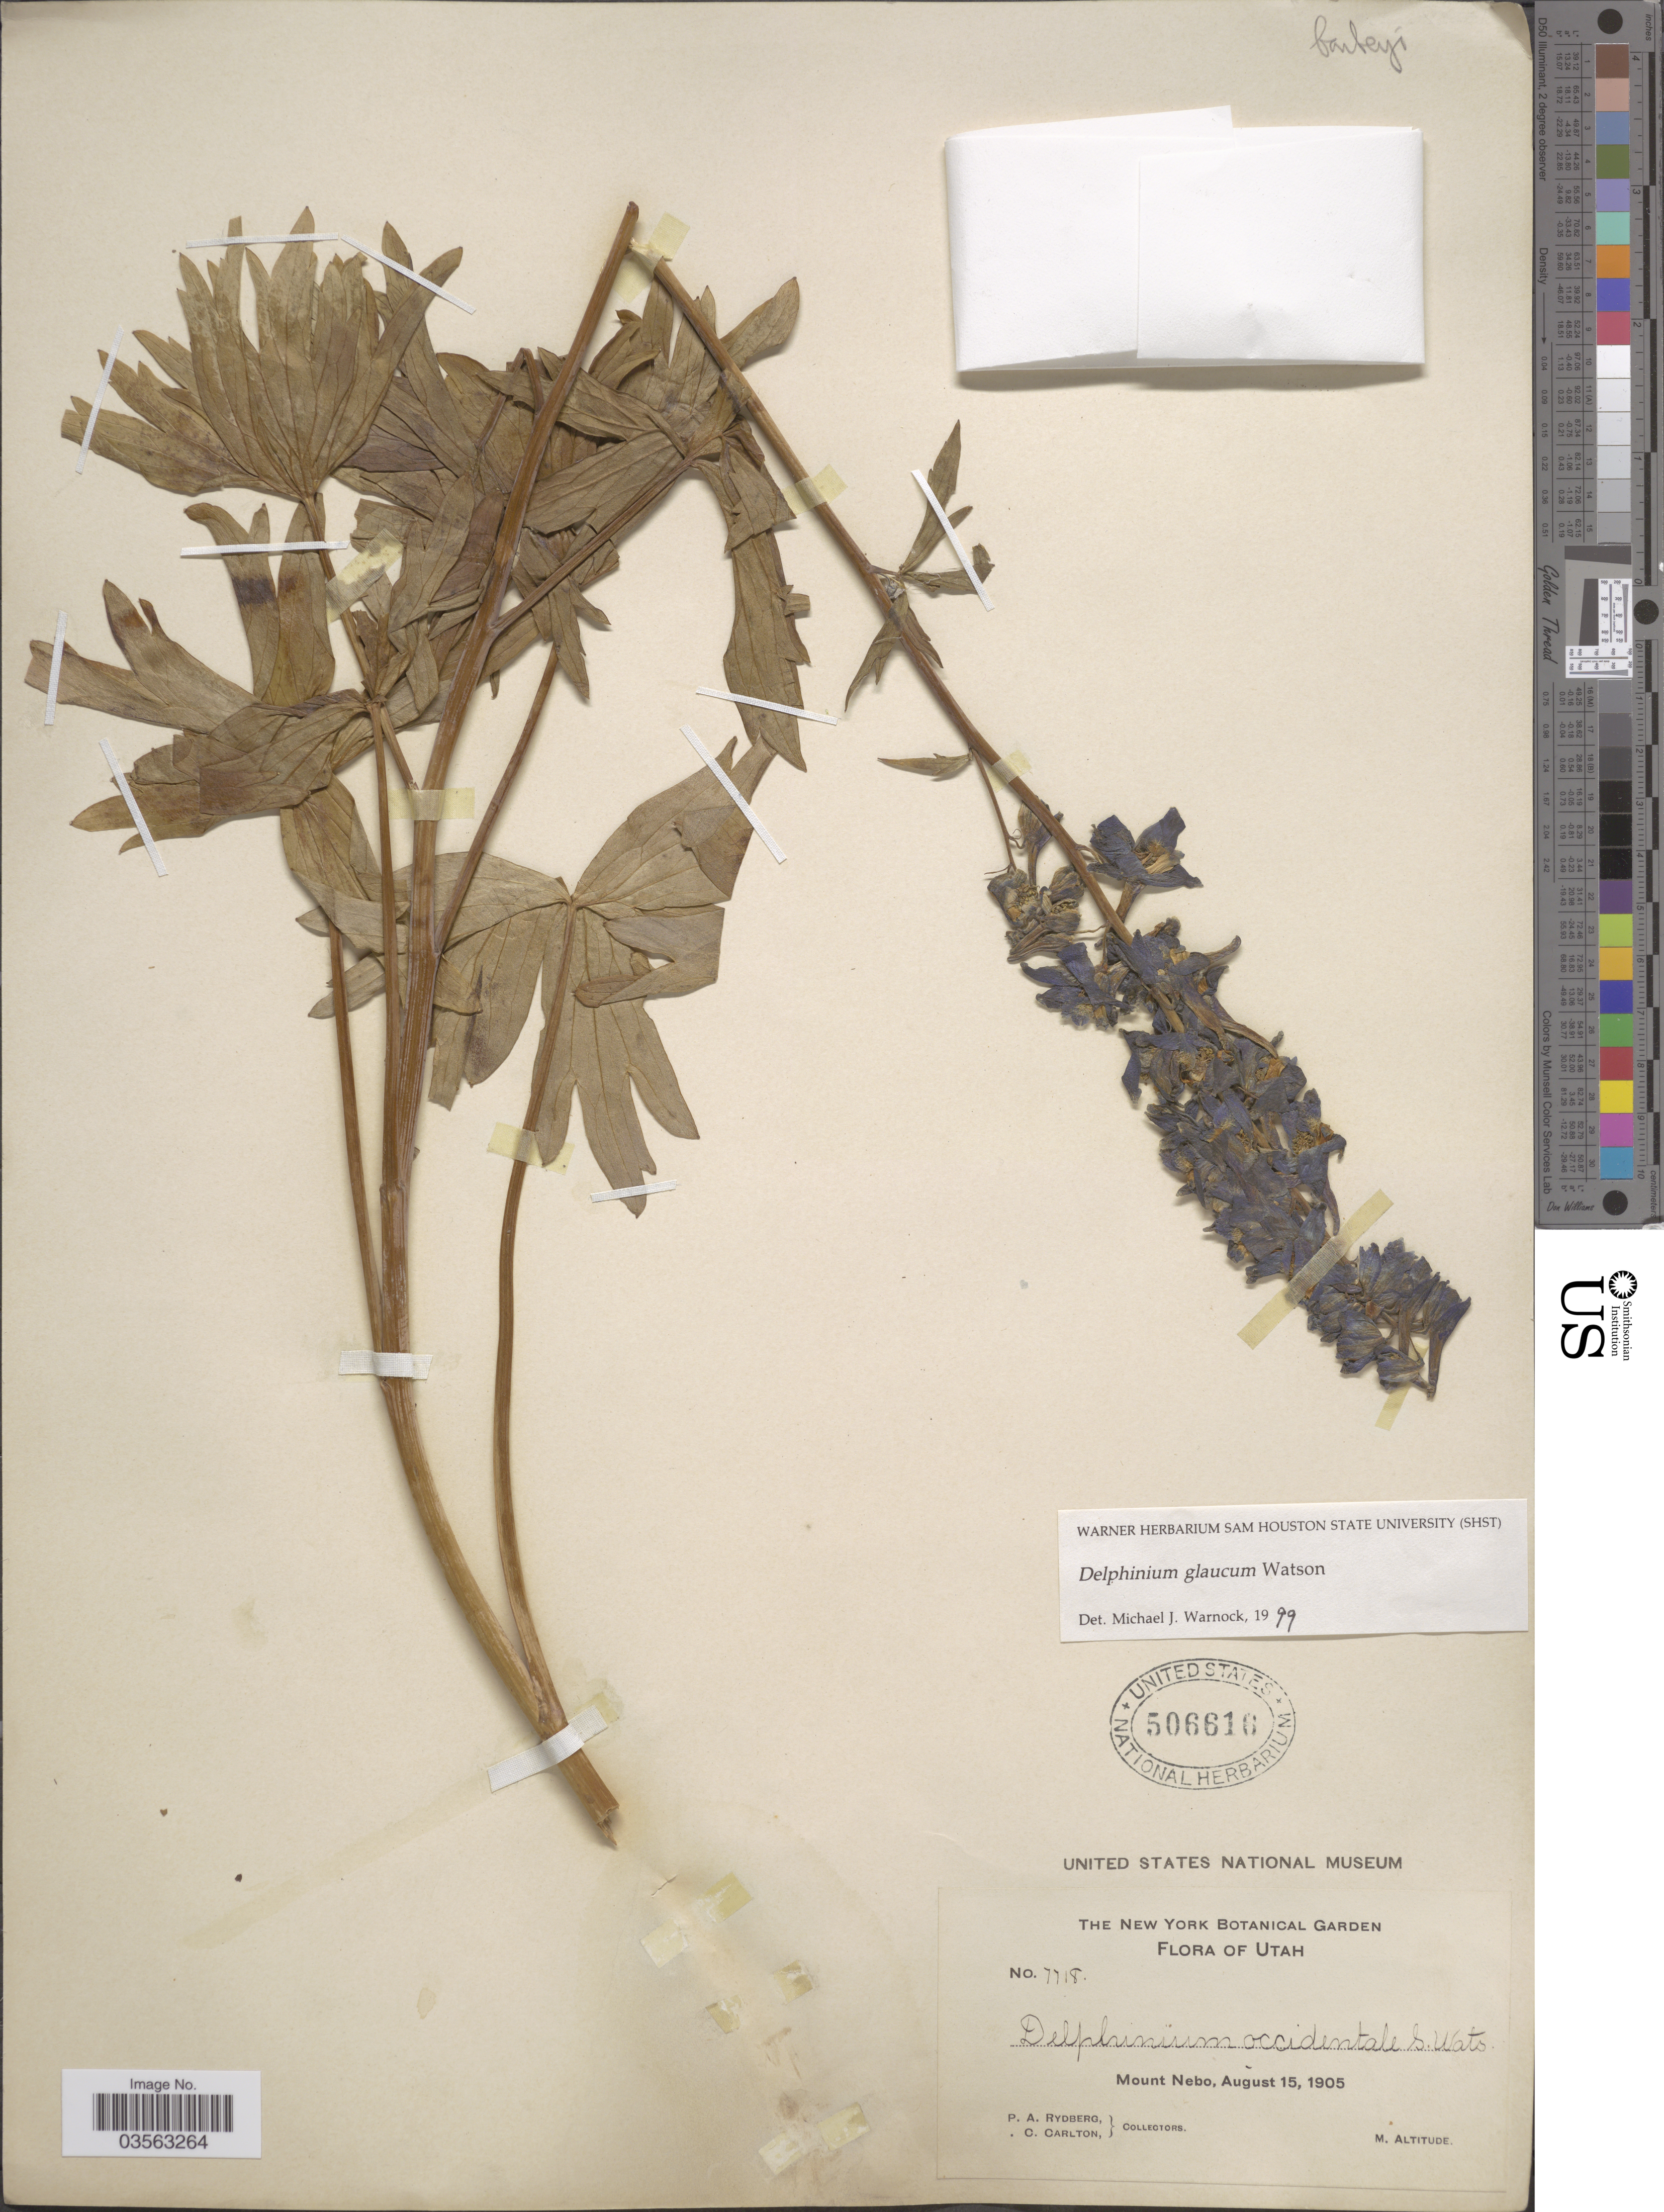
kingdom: Plantae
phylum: Tracheophyta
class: Magnoliopsida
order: Ranunculales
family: Ranunculaceae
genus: Delphinium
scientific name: Delphinium glaucum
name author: S. Watson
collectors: P. A. Rydberg & C. Carlton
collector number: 7718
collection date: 1905-08-15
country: United States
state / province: Utah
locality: Mount Nebo.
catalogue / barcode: US 506616